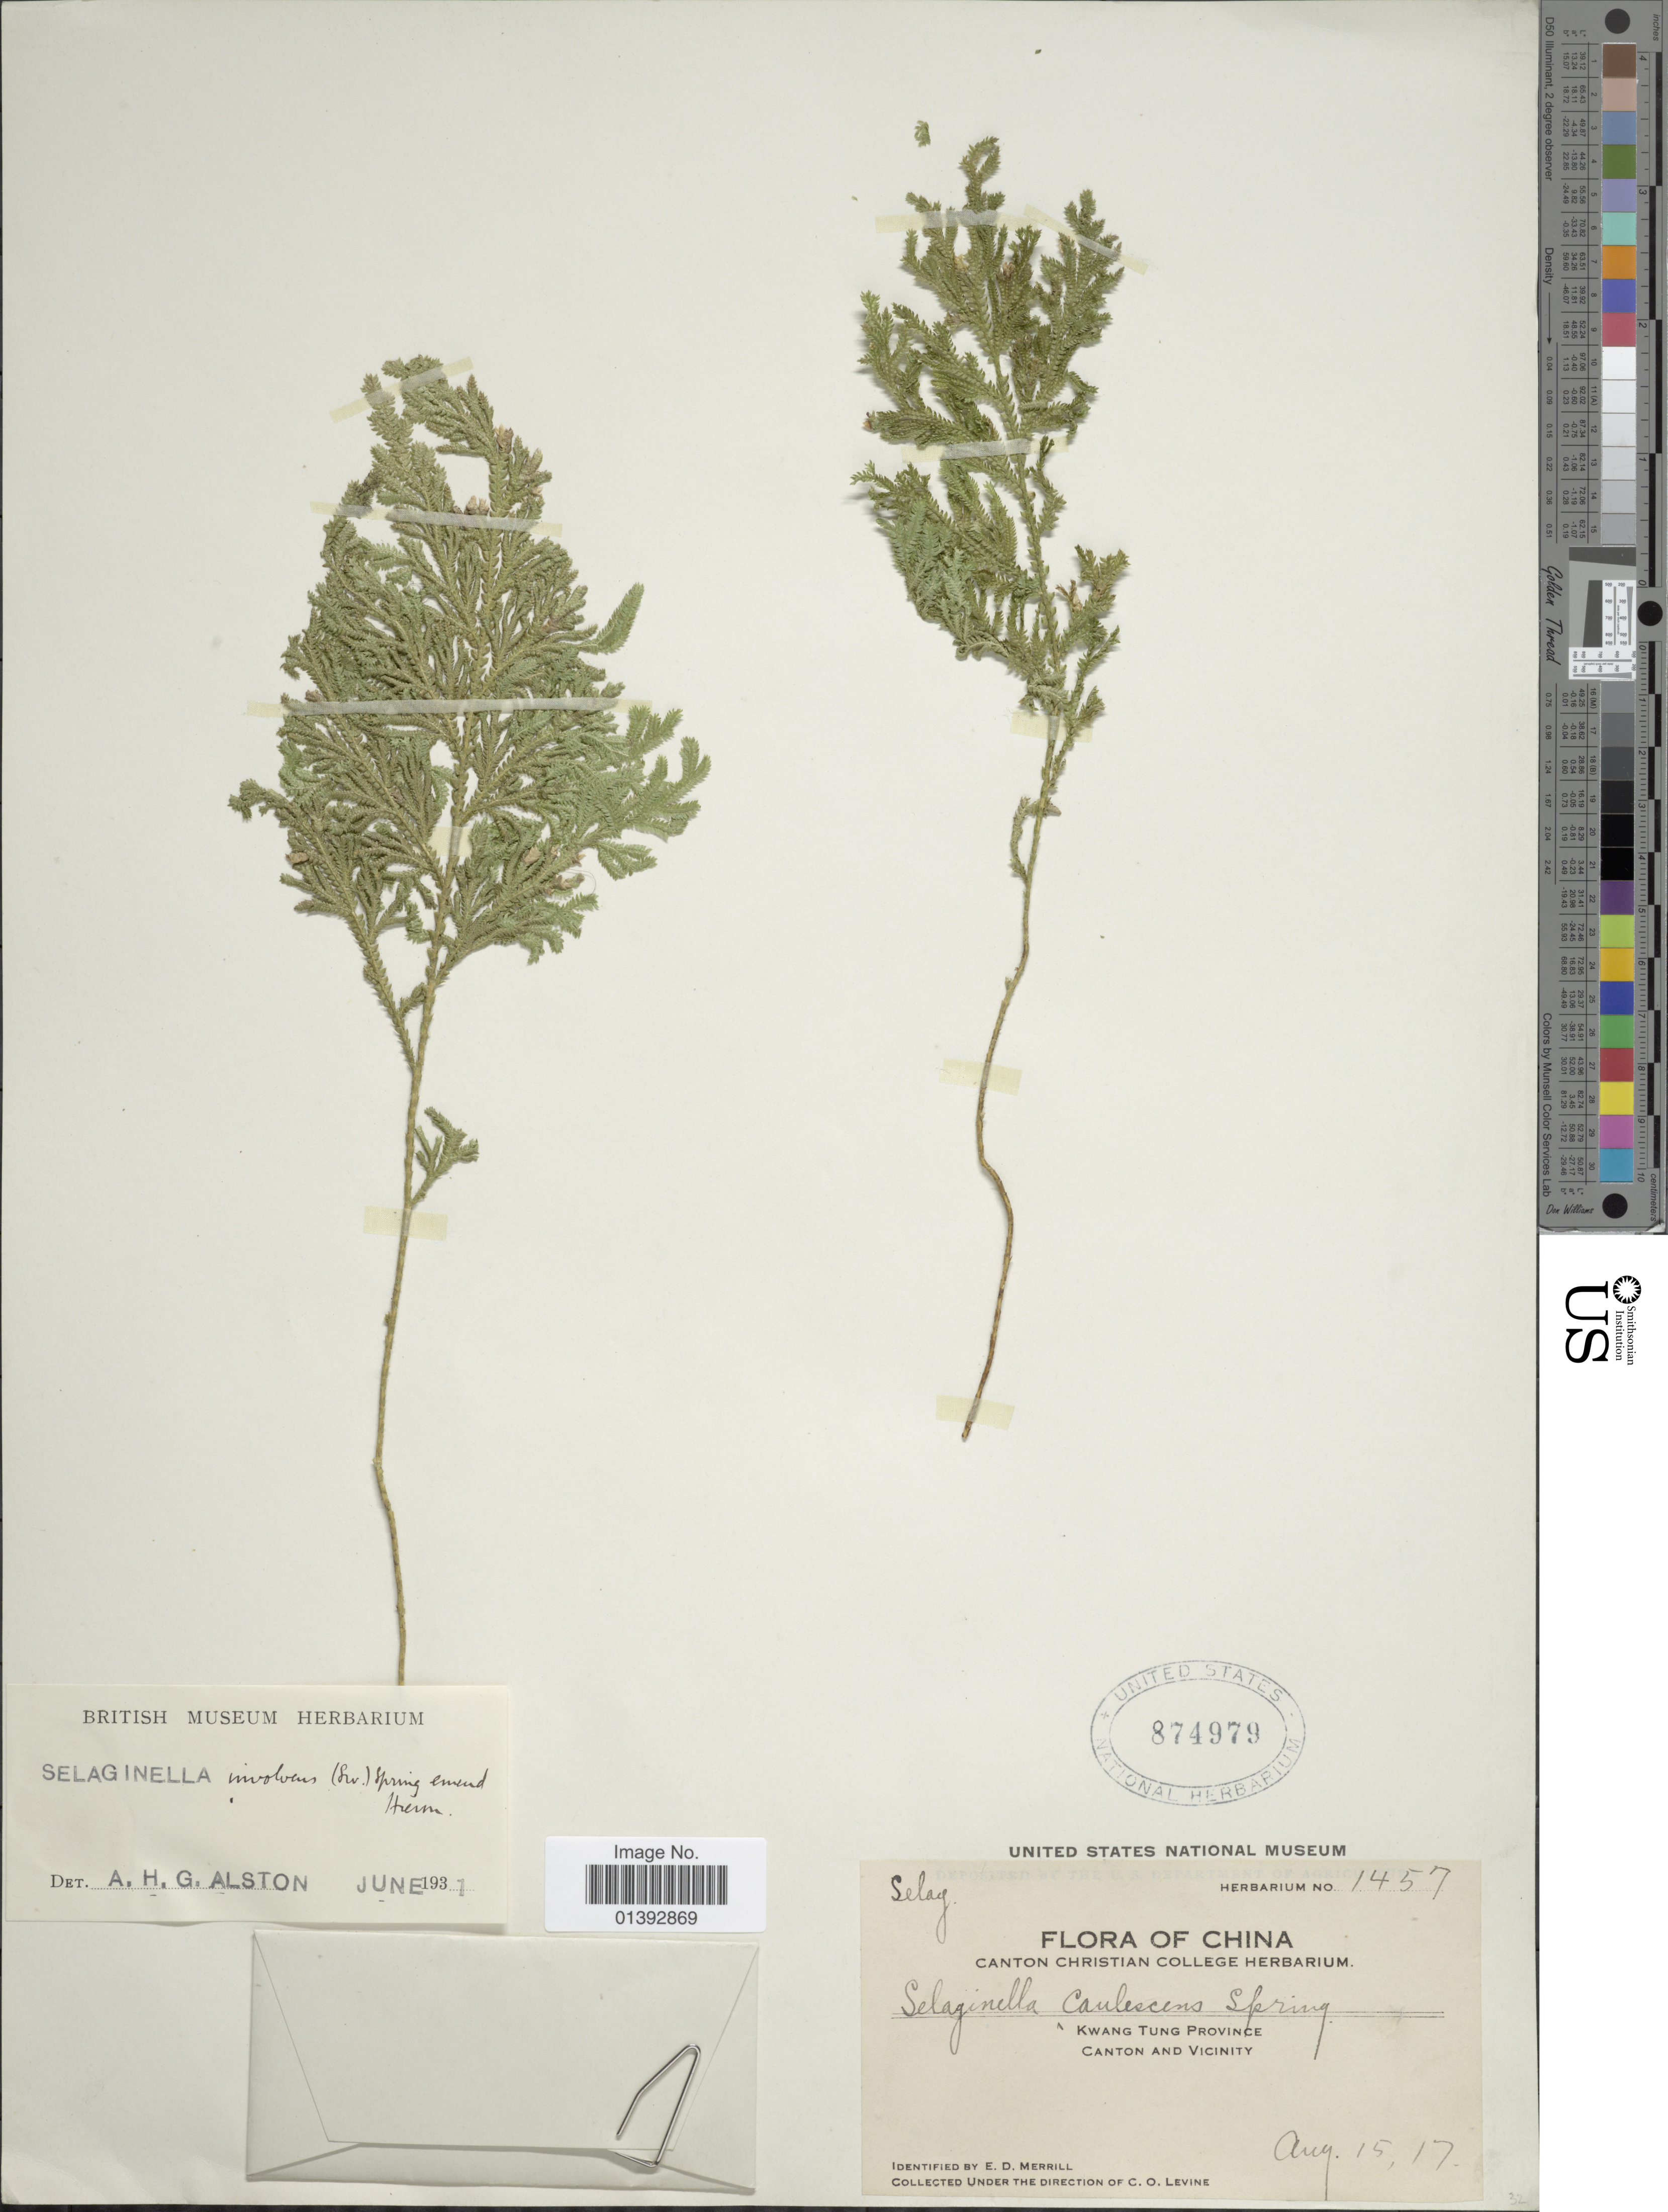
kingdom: Plantae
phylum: Tracheophyta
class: Lycopodiopsida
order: Selaginellales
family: Selaginellaceae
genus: Selaginella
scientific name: Selaginella involvens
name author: (Sw.) Spring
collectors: E. D. Merrill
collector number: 1457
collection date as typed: Transcribed d/m/y: 15/8/17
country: China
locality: Kwang Tung Province, Canton and Vicinity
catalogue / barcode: US 874979